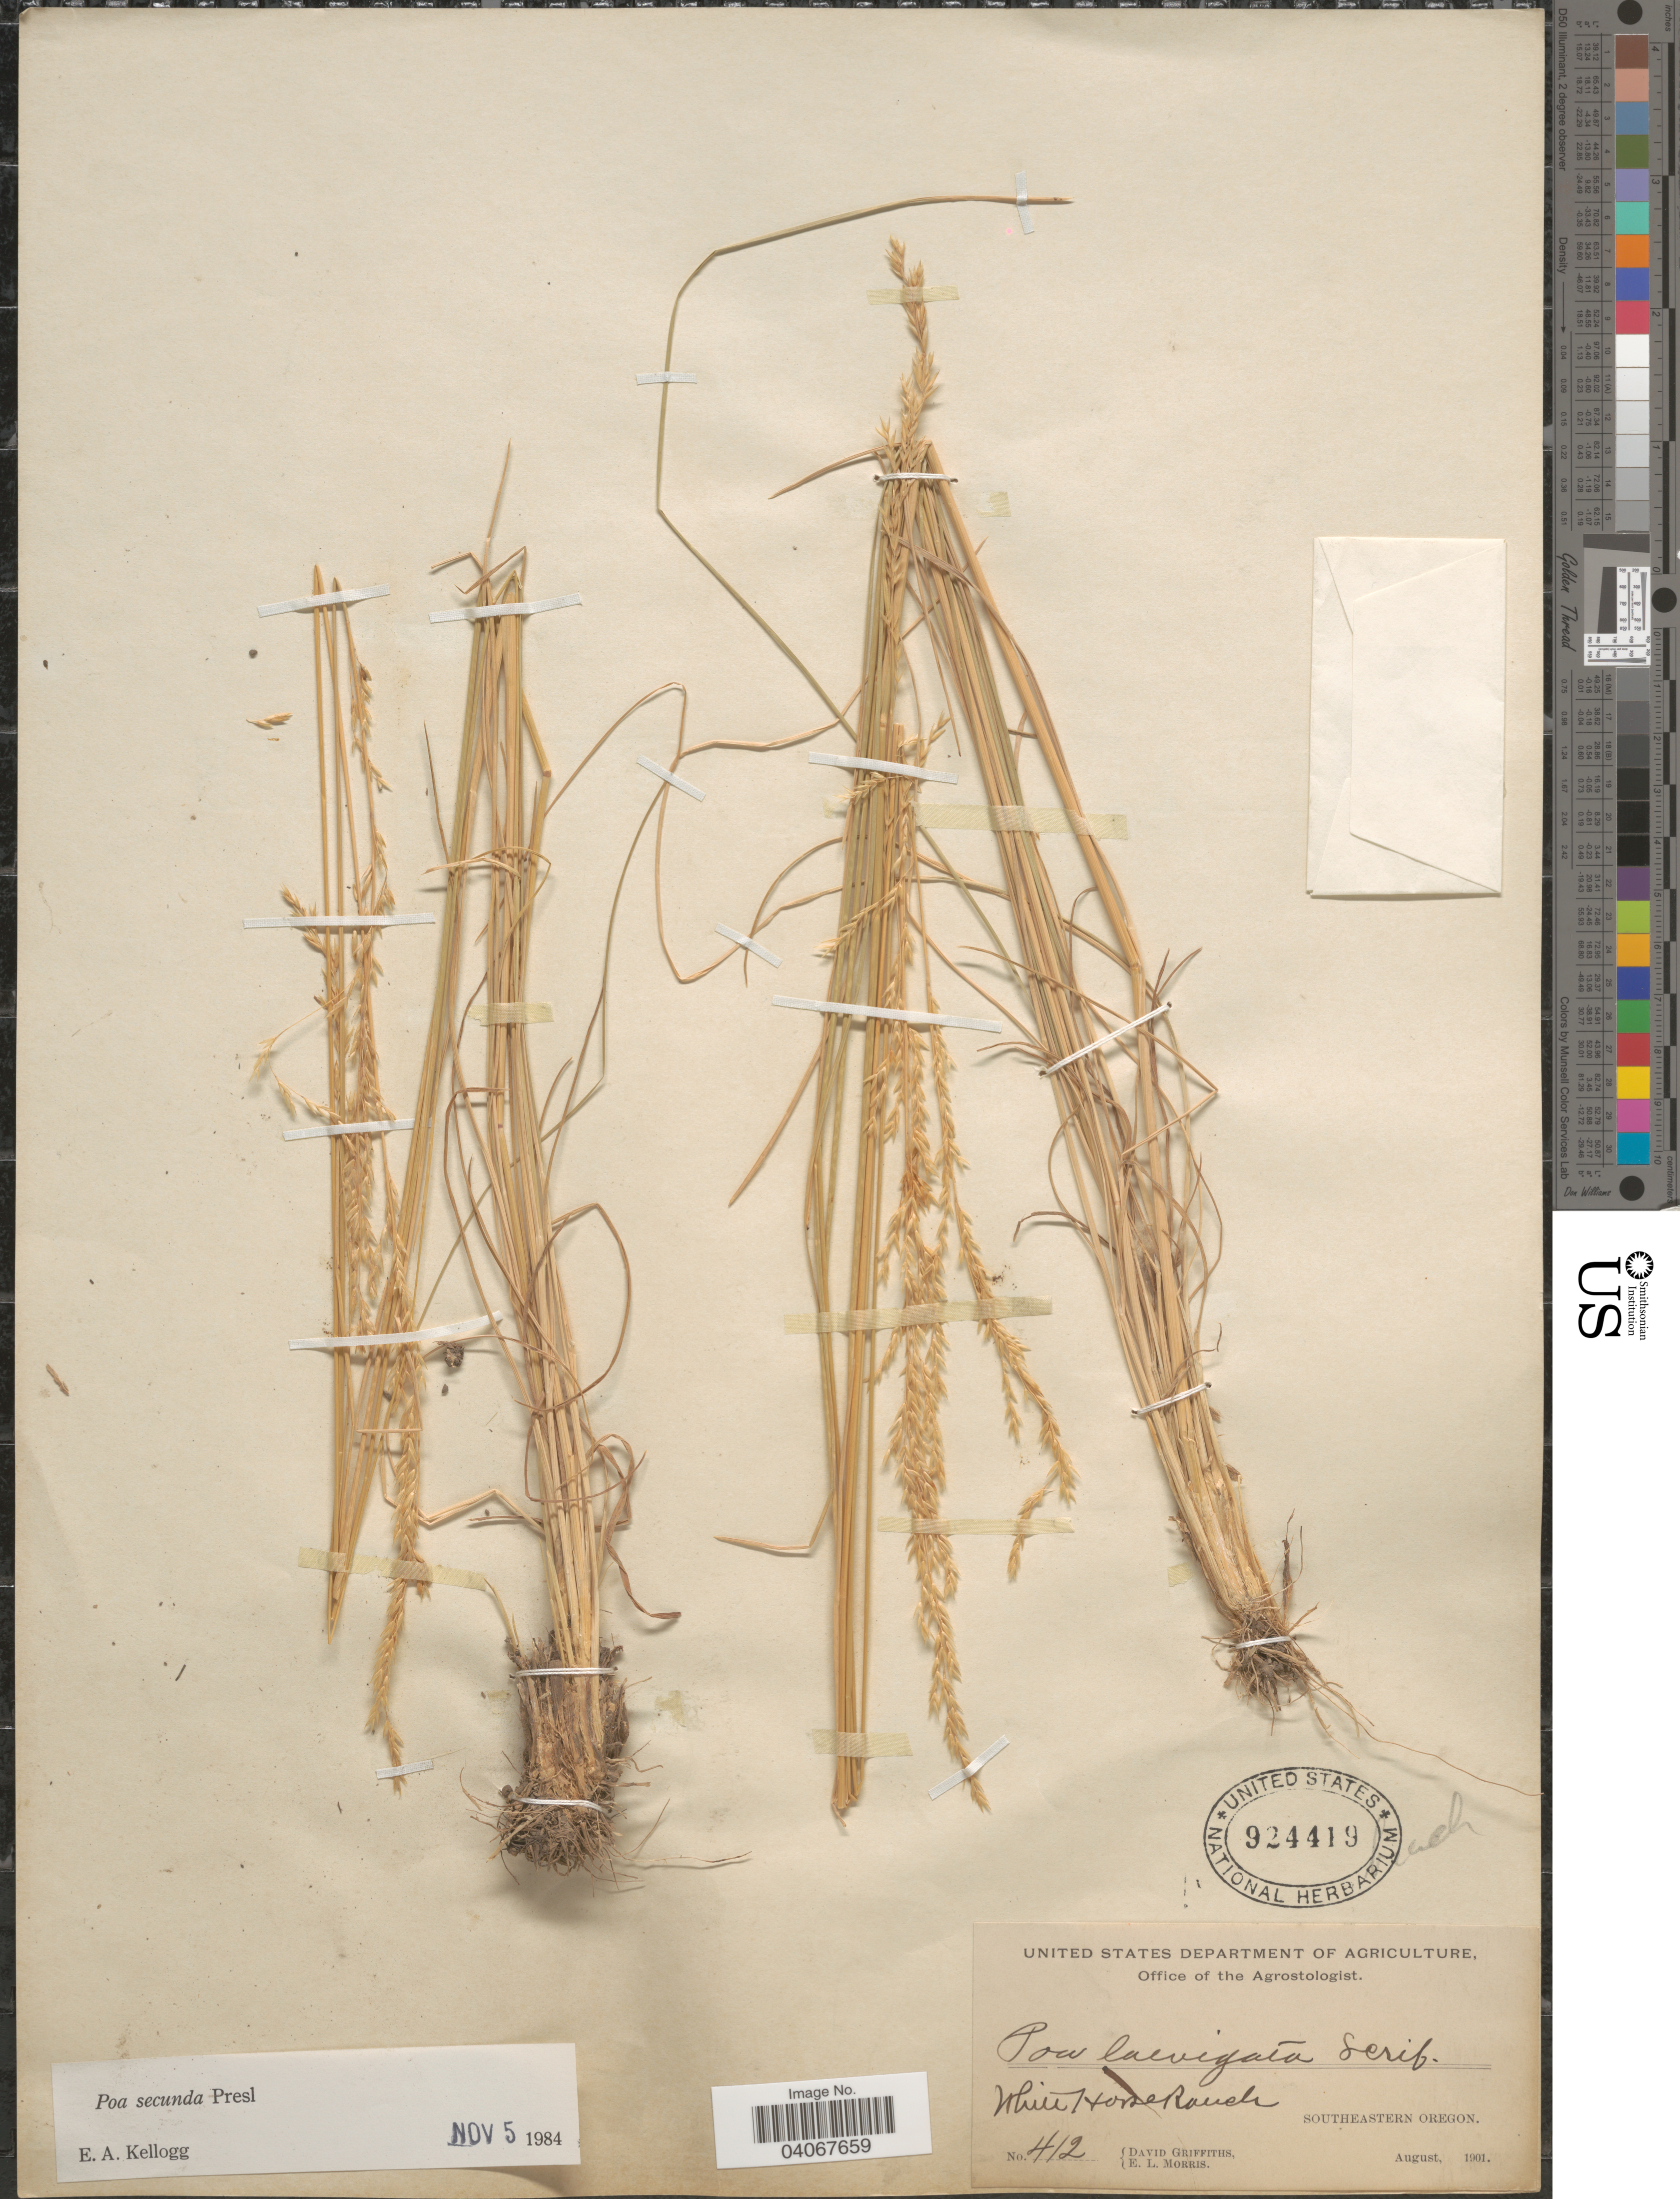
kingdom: Plantae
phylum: Tracheophyta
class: Liliopsida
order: Poales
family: Poaceae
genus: Poa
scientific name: Poa secunda subsp. secunda var. secunda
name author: J. Presl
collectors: D. Griffiths & E. Morris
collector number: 412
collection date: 1901-08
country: United States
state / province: Oregon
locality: White Horse Ranch. Southeastern Oregon.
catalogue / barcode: US 924419